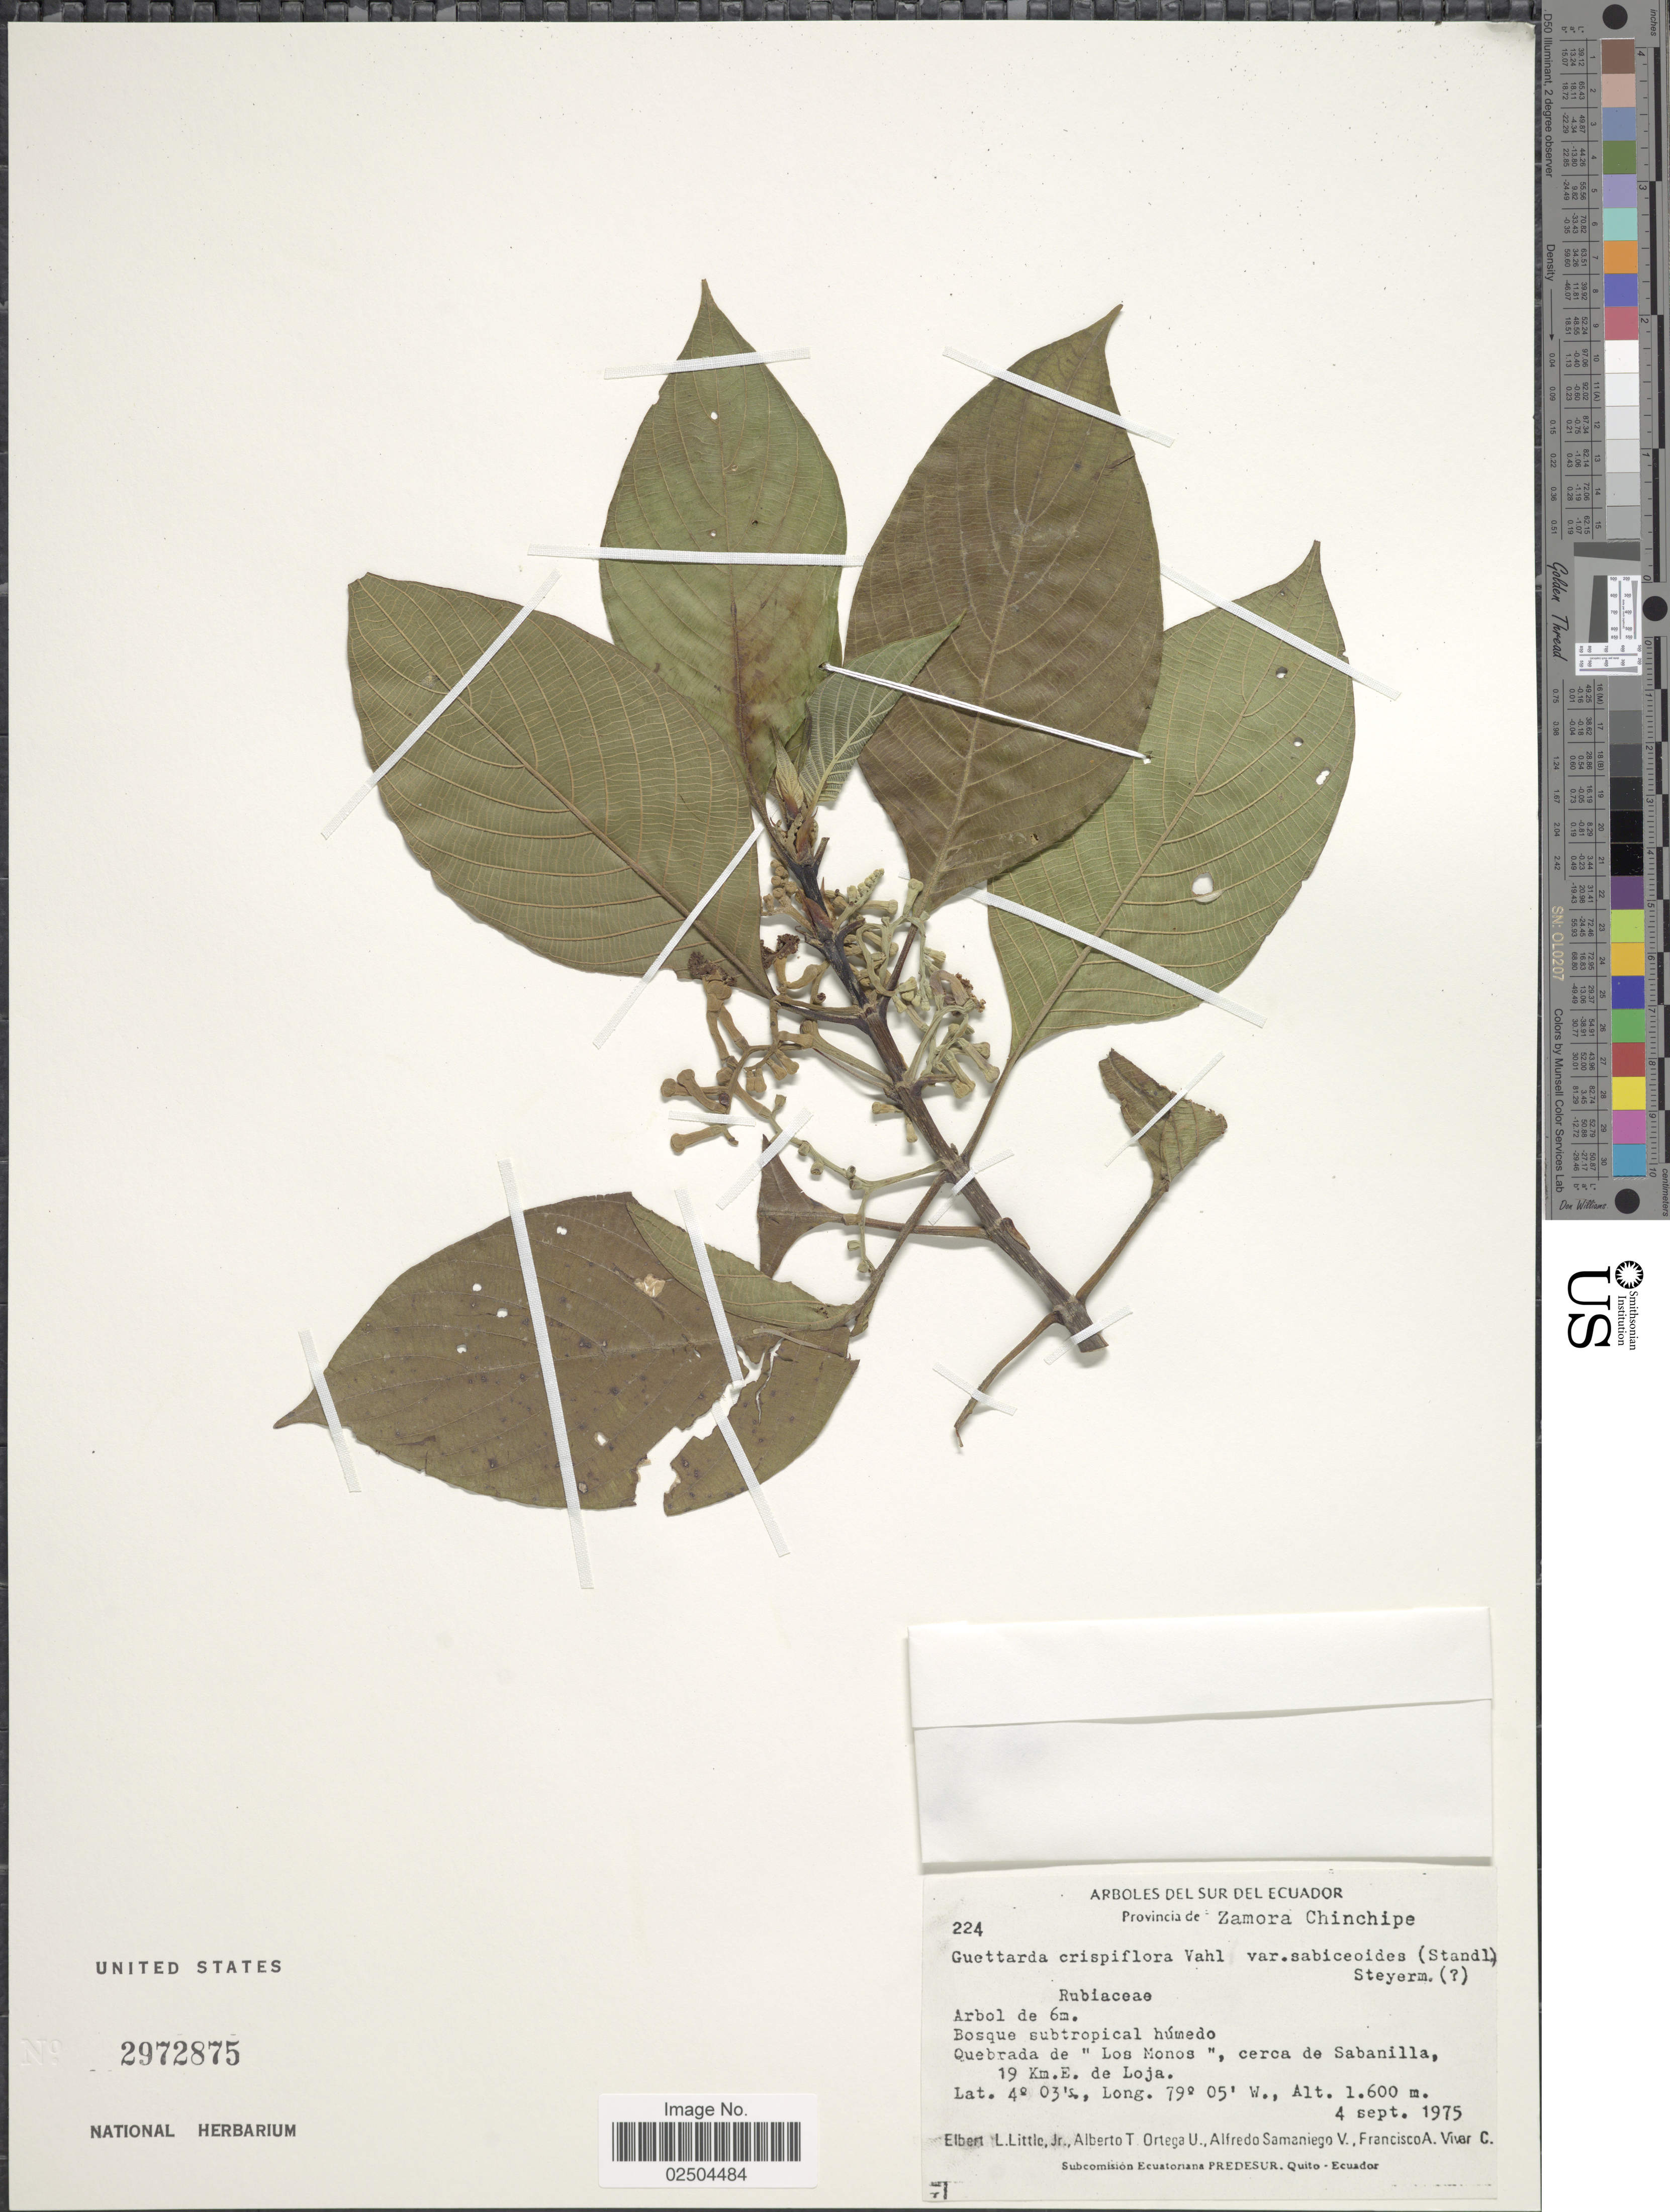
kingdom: Plantae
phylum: Tracheophyta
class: Magnoliopsida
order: Gentianales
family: Rubiaceae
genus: Guettarda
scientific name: Guettarda crispiflora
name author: Vahl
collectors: E. L. Little, A. T. Ortega U., A. V. Samaniego & F. A. Vivar C.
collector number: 224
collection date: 1975-09-04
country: Ecuador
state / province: Zamora-Chinchipe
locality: Provincia de Zamora-Chinchipe, Quebrada de Los Monos, cerca de Sabanilla, 19 km. E de Loja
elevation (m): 1600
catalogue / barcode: US 2972875